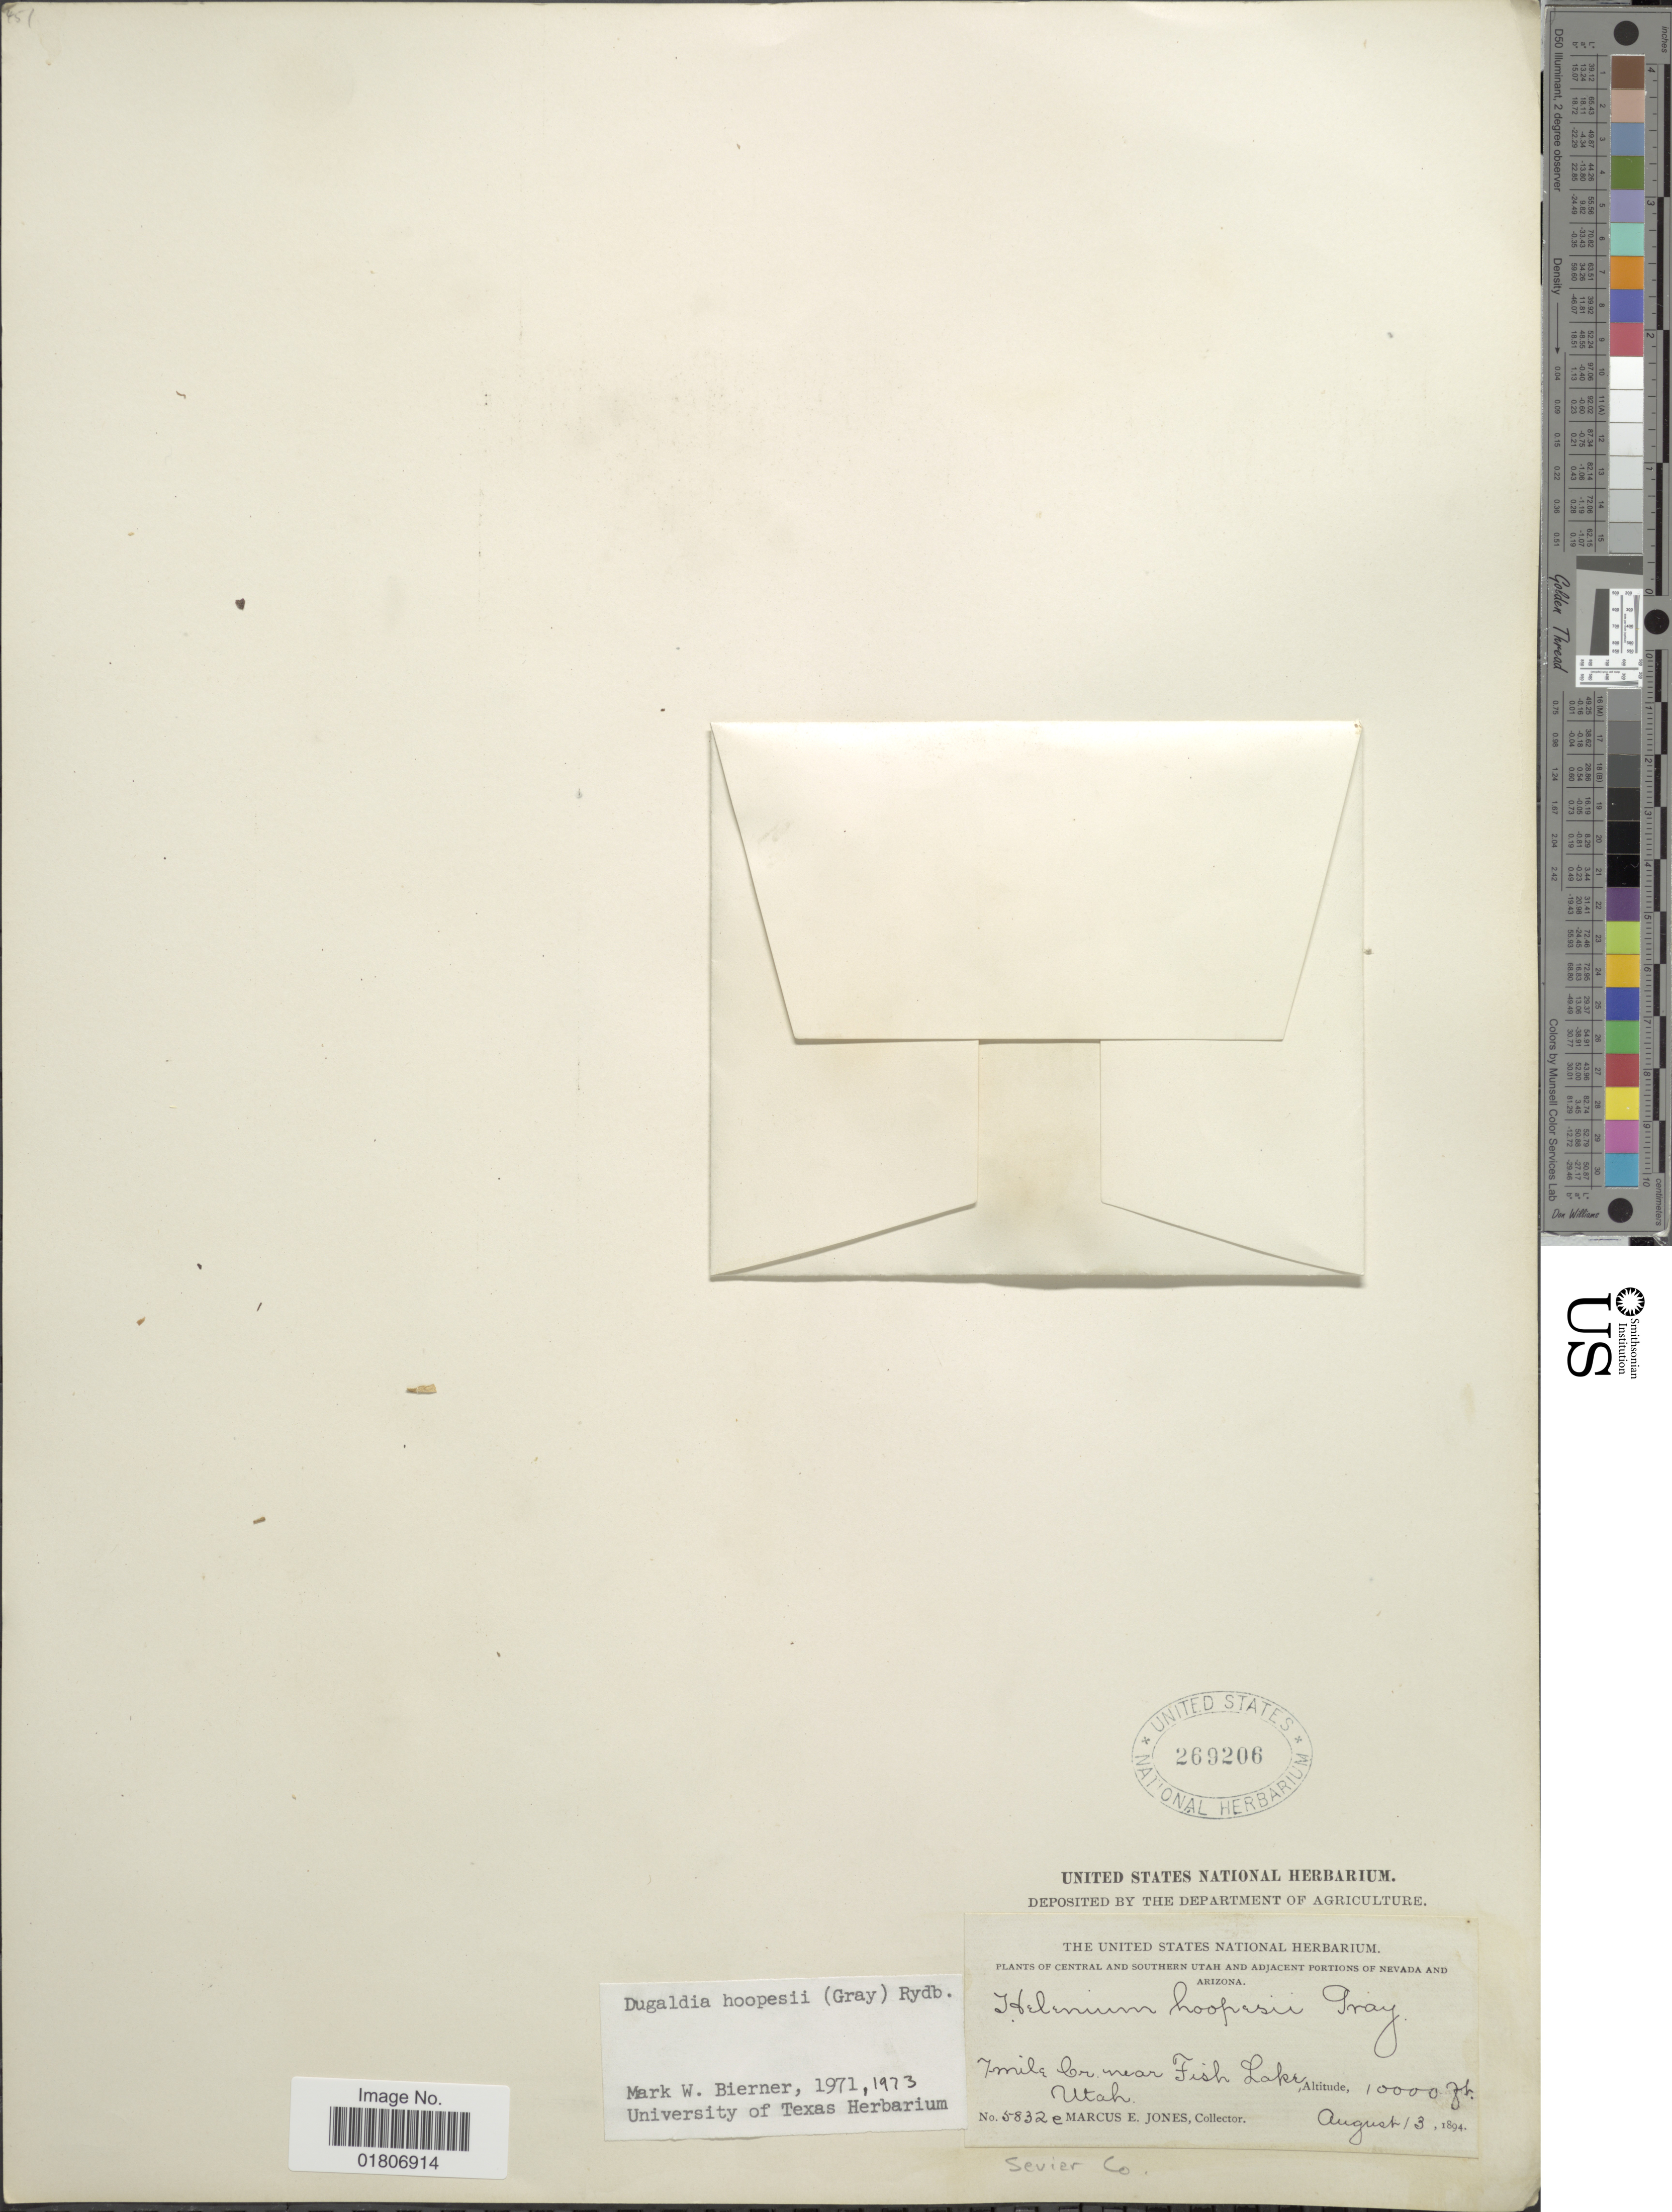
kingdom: Plantae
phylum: Tracheophyta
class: Magnoliopsida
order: Asterales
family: Asteraceae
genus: Dugaldia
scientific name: Dugaldia hoopesii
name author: (A. Gray) Rydb.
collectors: M. E. Jones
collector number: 5832e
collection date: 1894-08-13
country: United States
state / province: Utah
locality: Central and southern Utah. 7 mile Cr. near Fish Lake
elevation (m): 3048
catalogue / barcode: US 269206